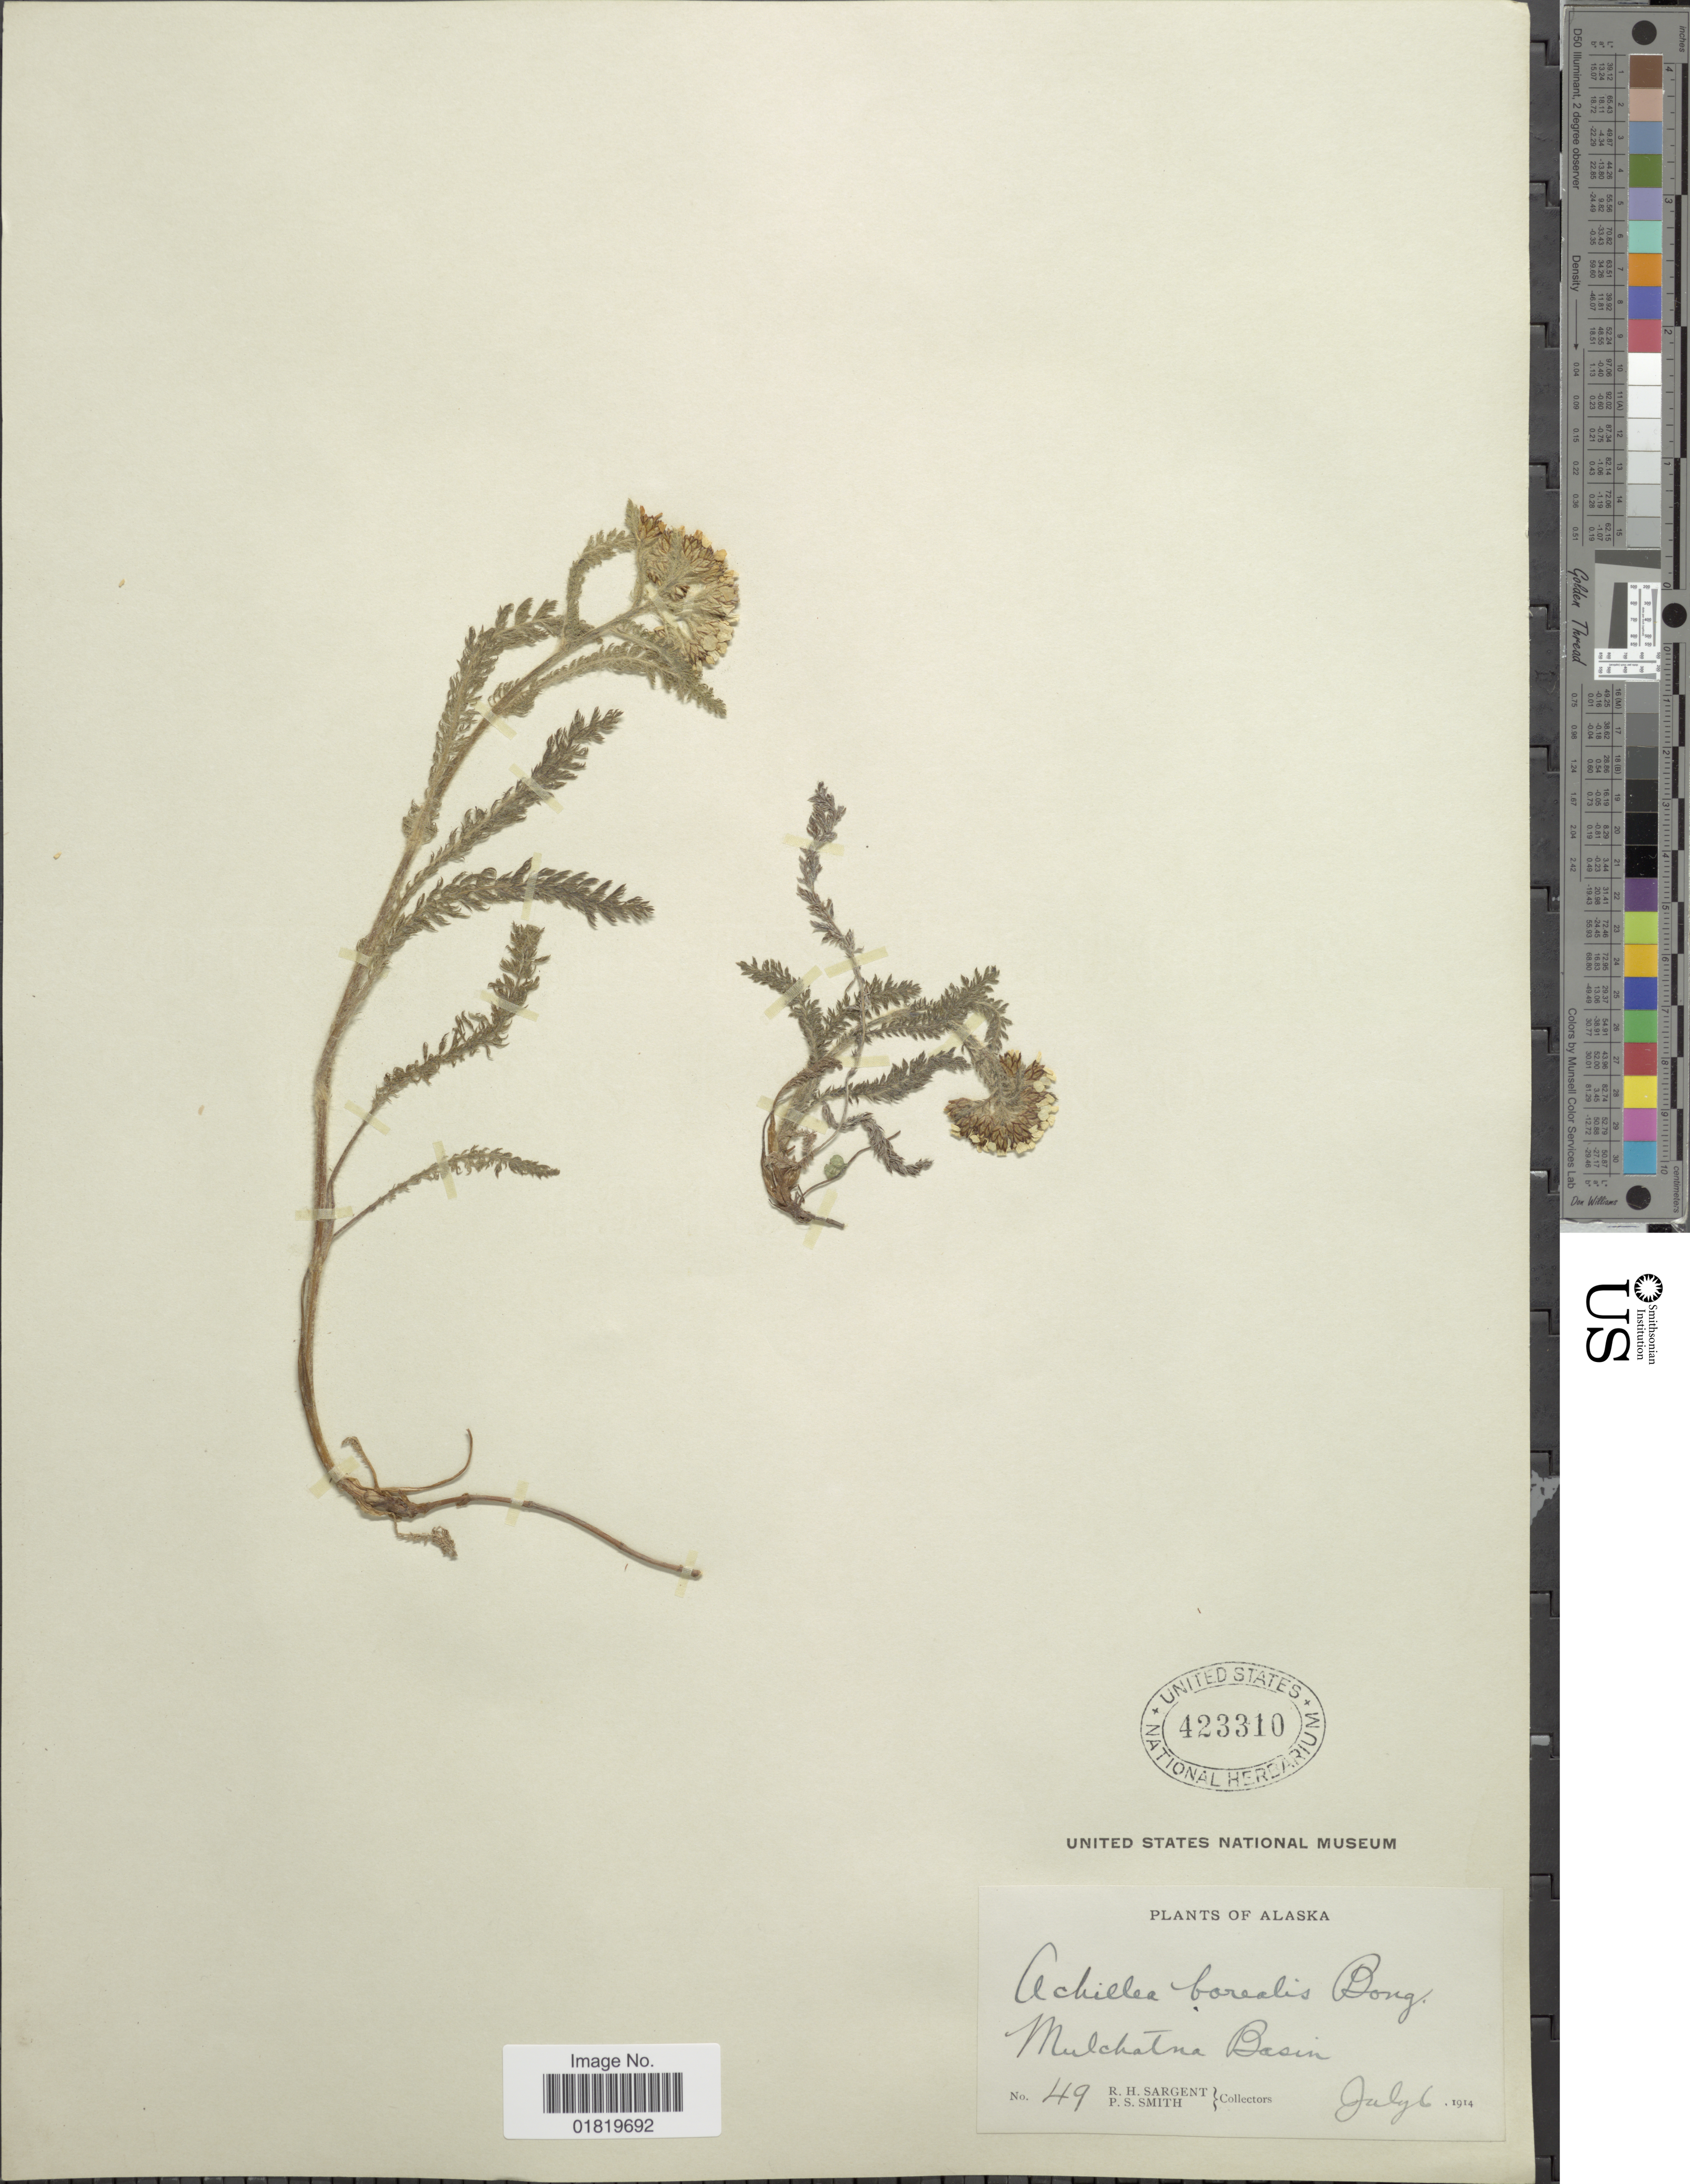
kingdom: Plantae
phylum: Tracheophyta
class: Magnoliopsida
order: Asterales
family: Asteraceae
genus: Achillea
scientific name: Achillea borealis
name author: Bong.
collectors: R. Sargent & P. Smith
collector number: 49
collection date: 1914-07-06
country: United States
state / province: Alaska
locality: Mulchatna Basin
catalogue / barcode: US 423310